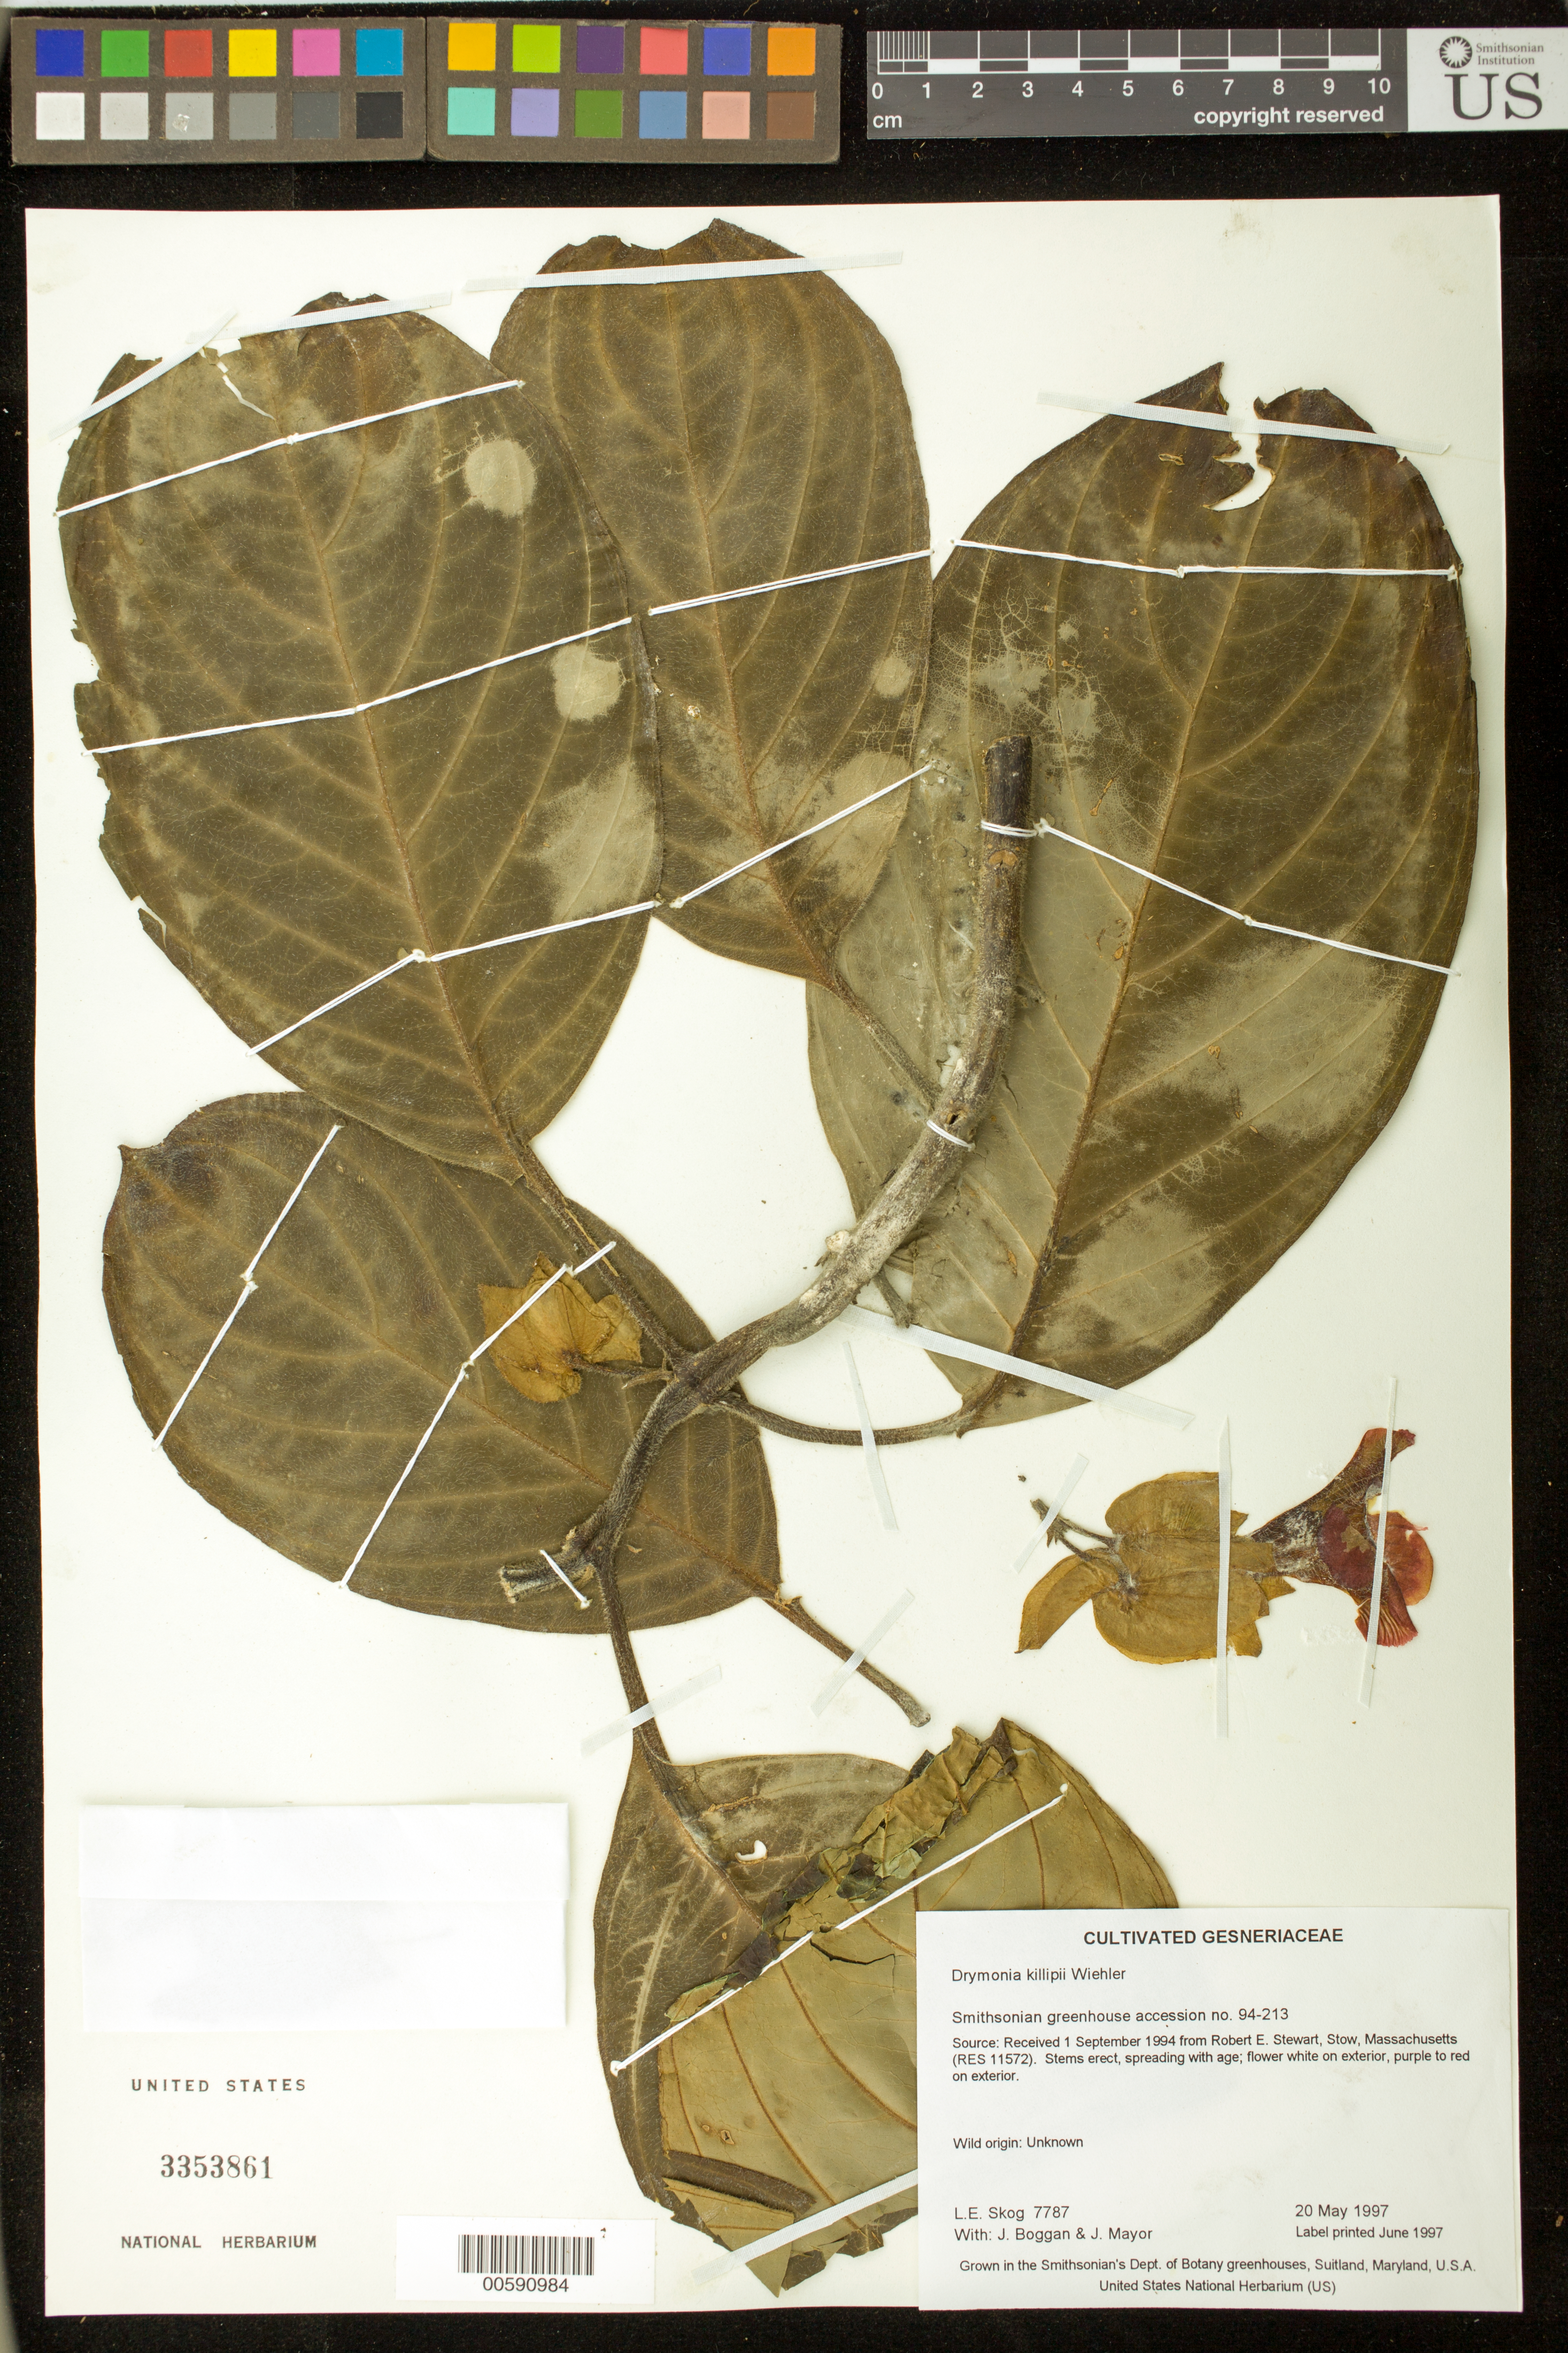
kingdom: Plantae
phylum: Tracheophyta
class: Magnoliopsida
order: Lamiales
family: Gesneriaceae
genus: Drymonia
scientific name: Drymonia killipii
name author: Wiehler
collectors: L. E. Skog, J. K. Boggan & J. Mayor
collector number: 7787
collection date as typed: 20 May 1997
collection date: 1997-05-20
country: United States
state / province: Maryland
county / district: Prince George's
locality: Grown in the Smithsonian's Dept. of Botany greenhouses, Suitland, Maryland, U.S.A.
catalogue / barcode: US 3353861